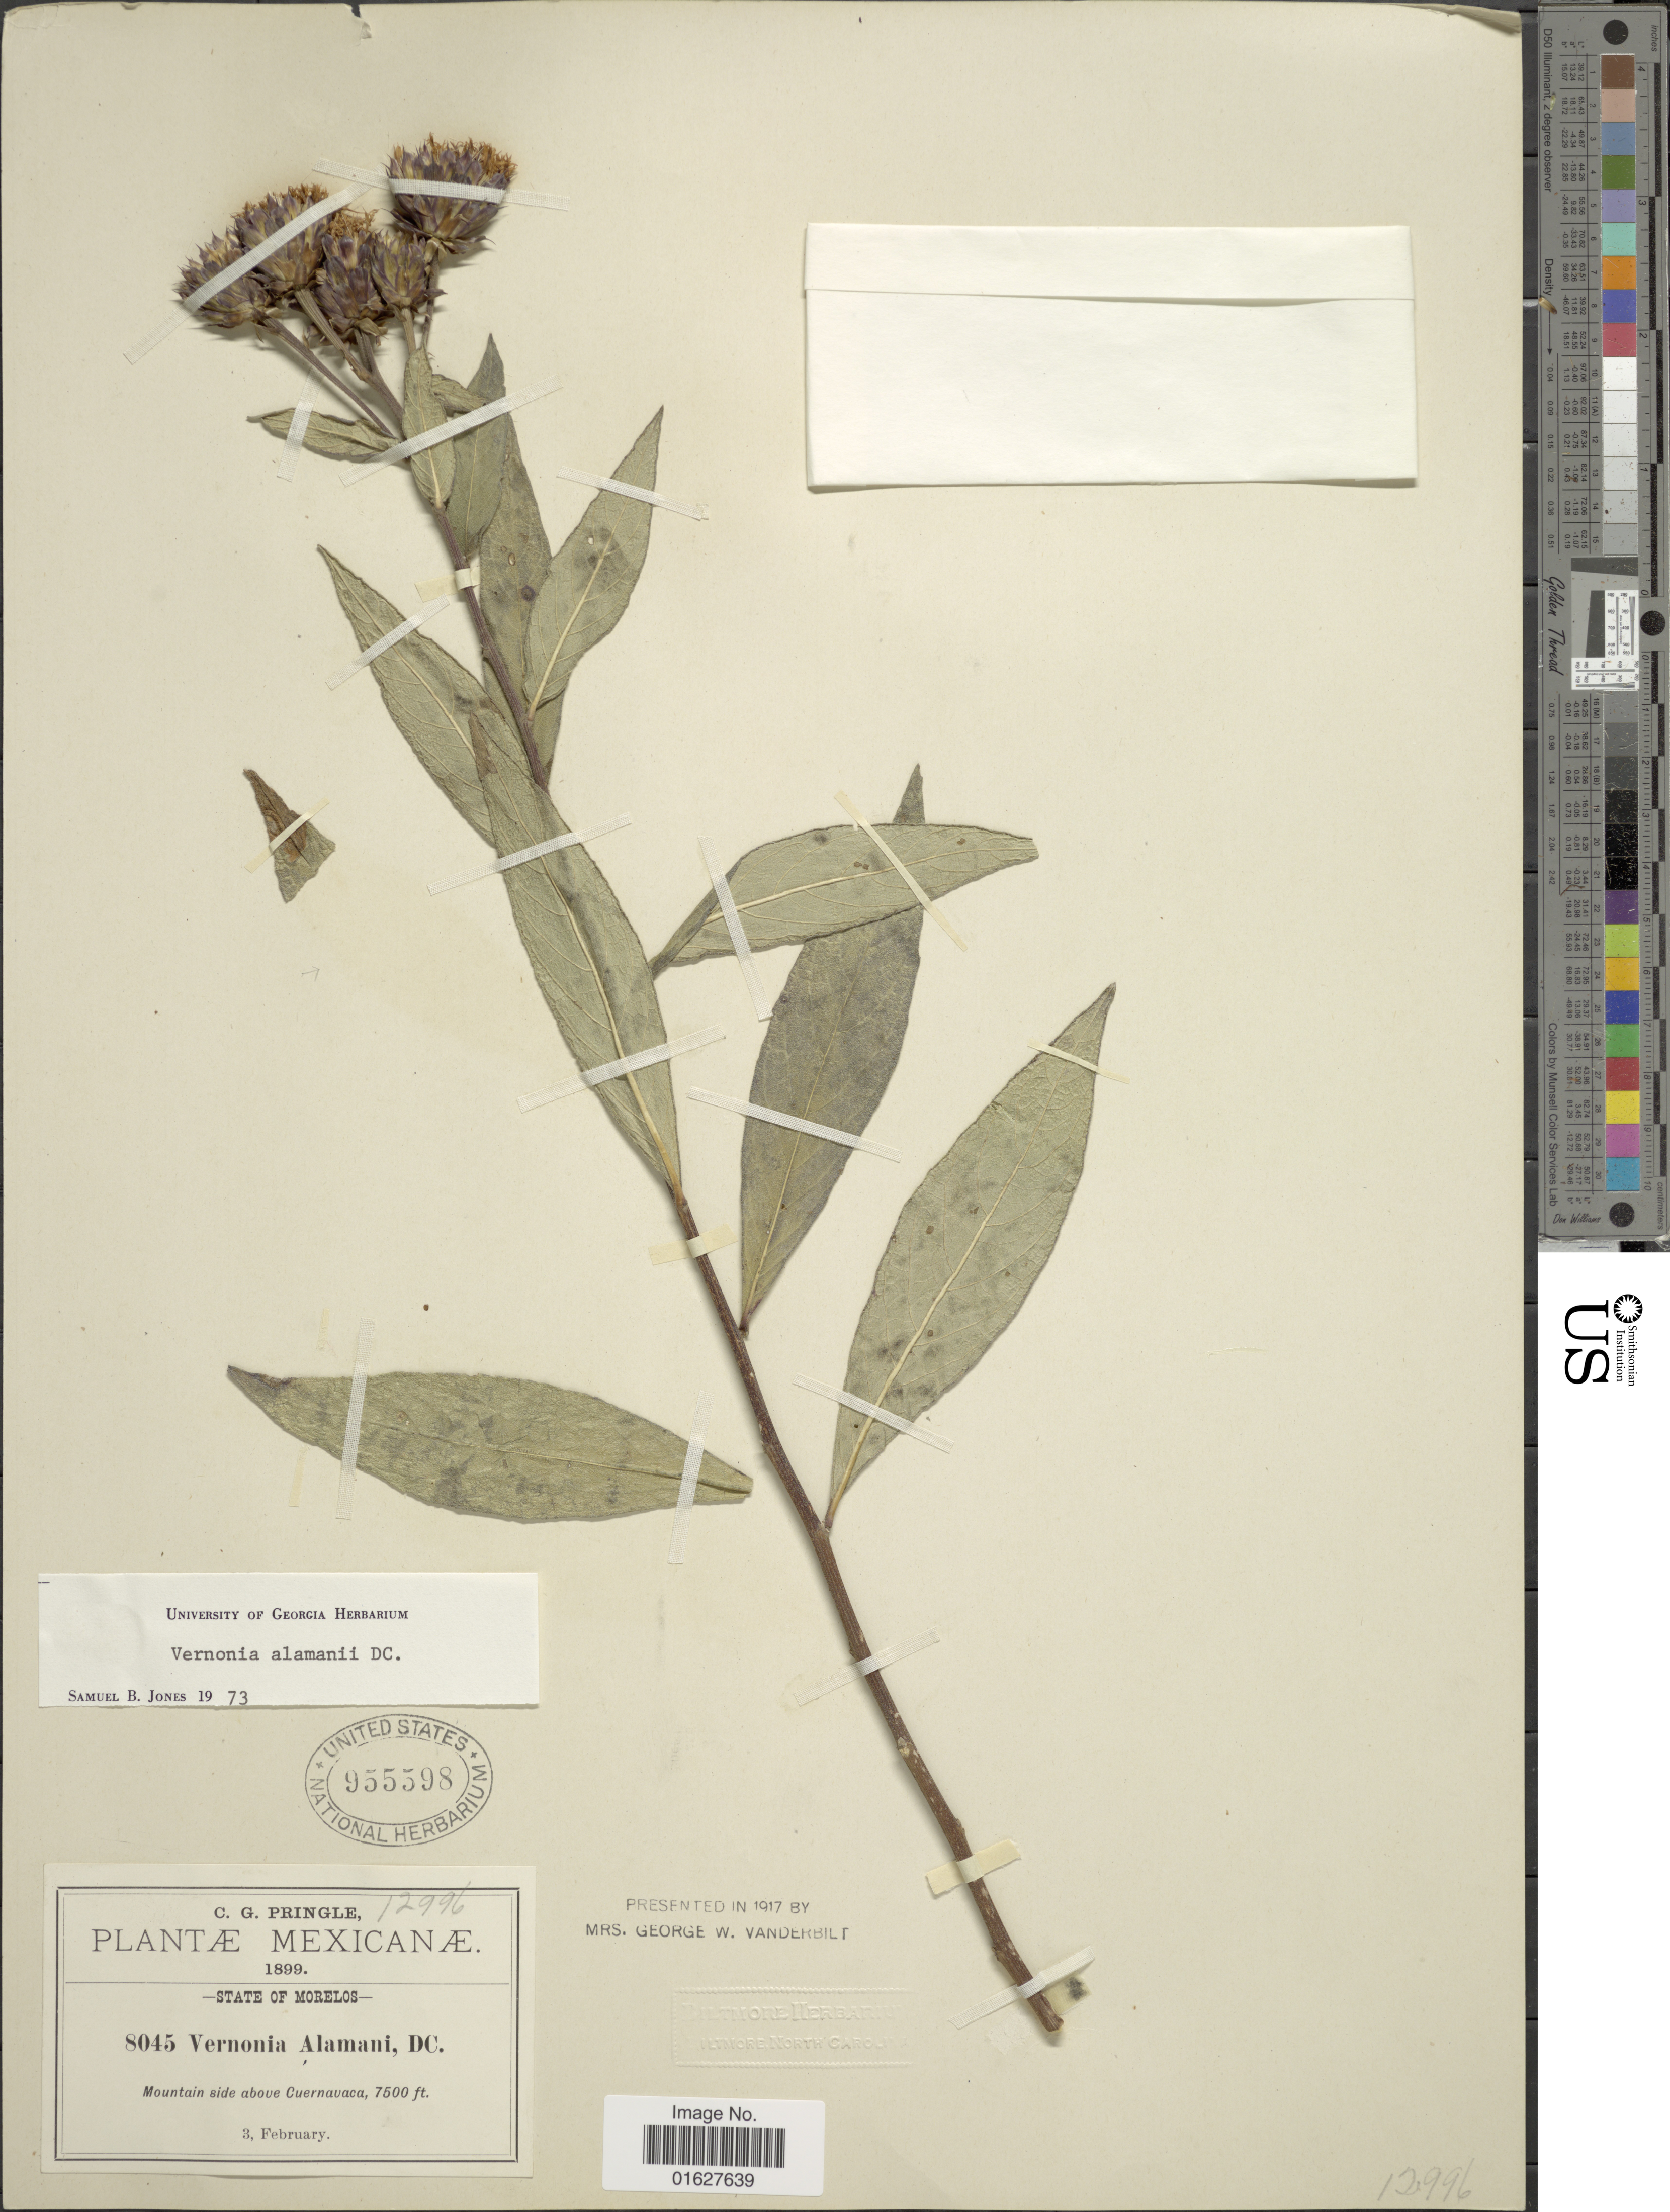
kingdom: Plantae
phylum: Tracheophyta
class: Magnoliopsida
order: Asterales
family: Asteraceae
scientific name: Vickianthus alamanii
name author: (DC.) H. Rob.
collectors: C. G. Pringle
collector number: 8045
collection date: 1899-02-03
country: Mexico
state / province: Morelos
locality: Mexiacanae. State of Morelos. Mountain side above Cuernavaca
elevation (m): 2286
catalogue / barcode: US 955598